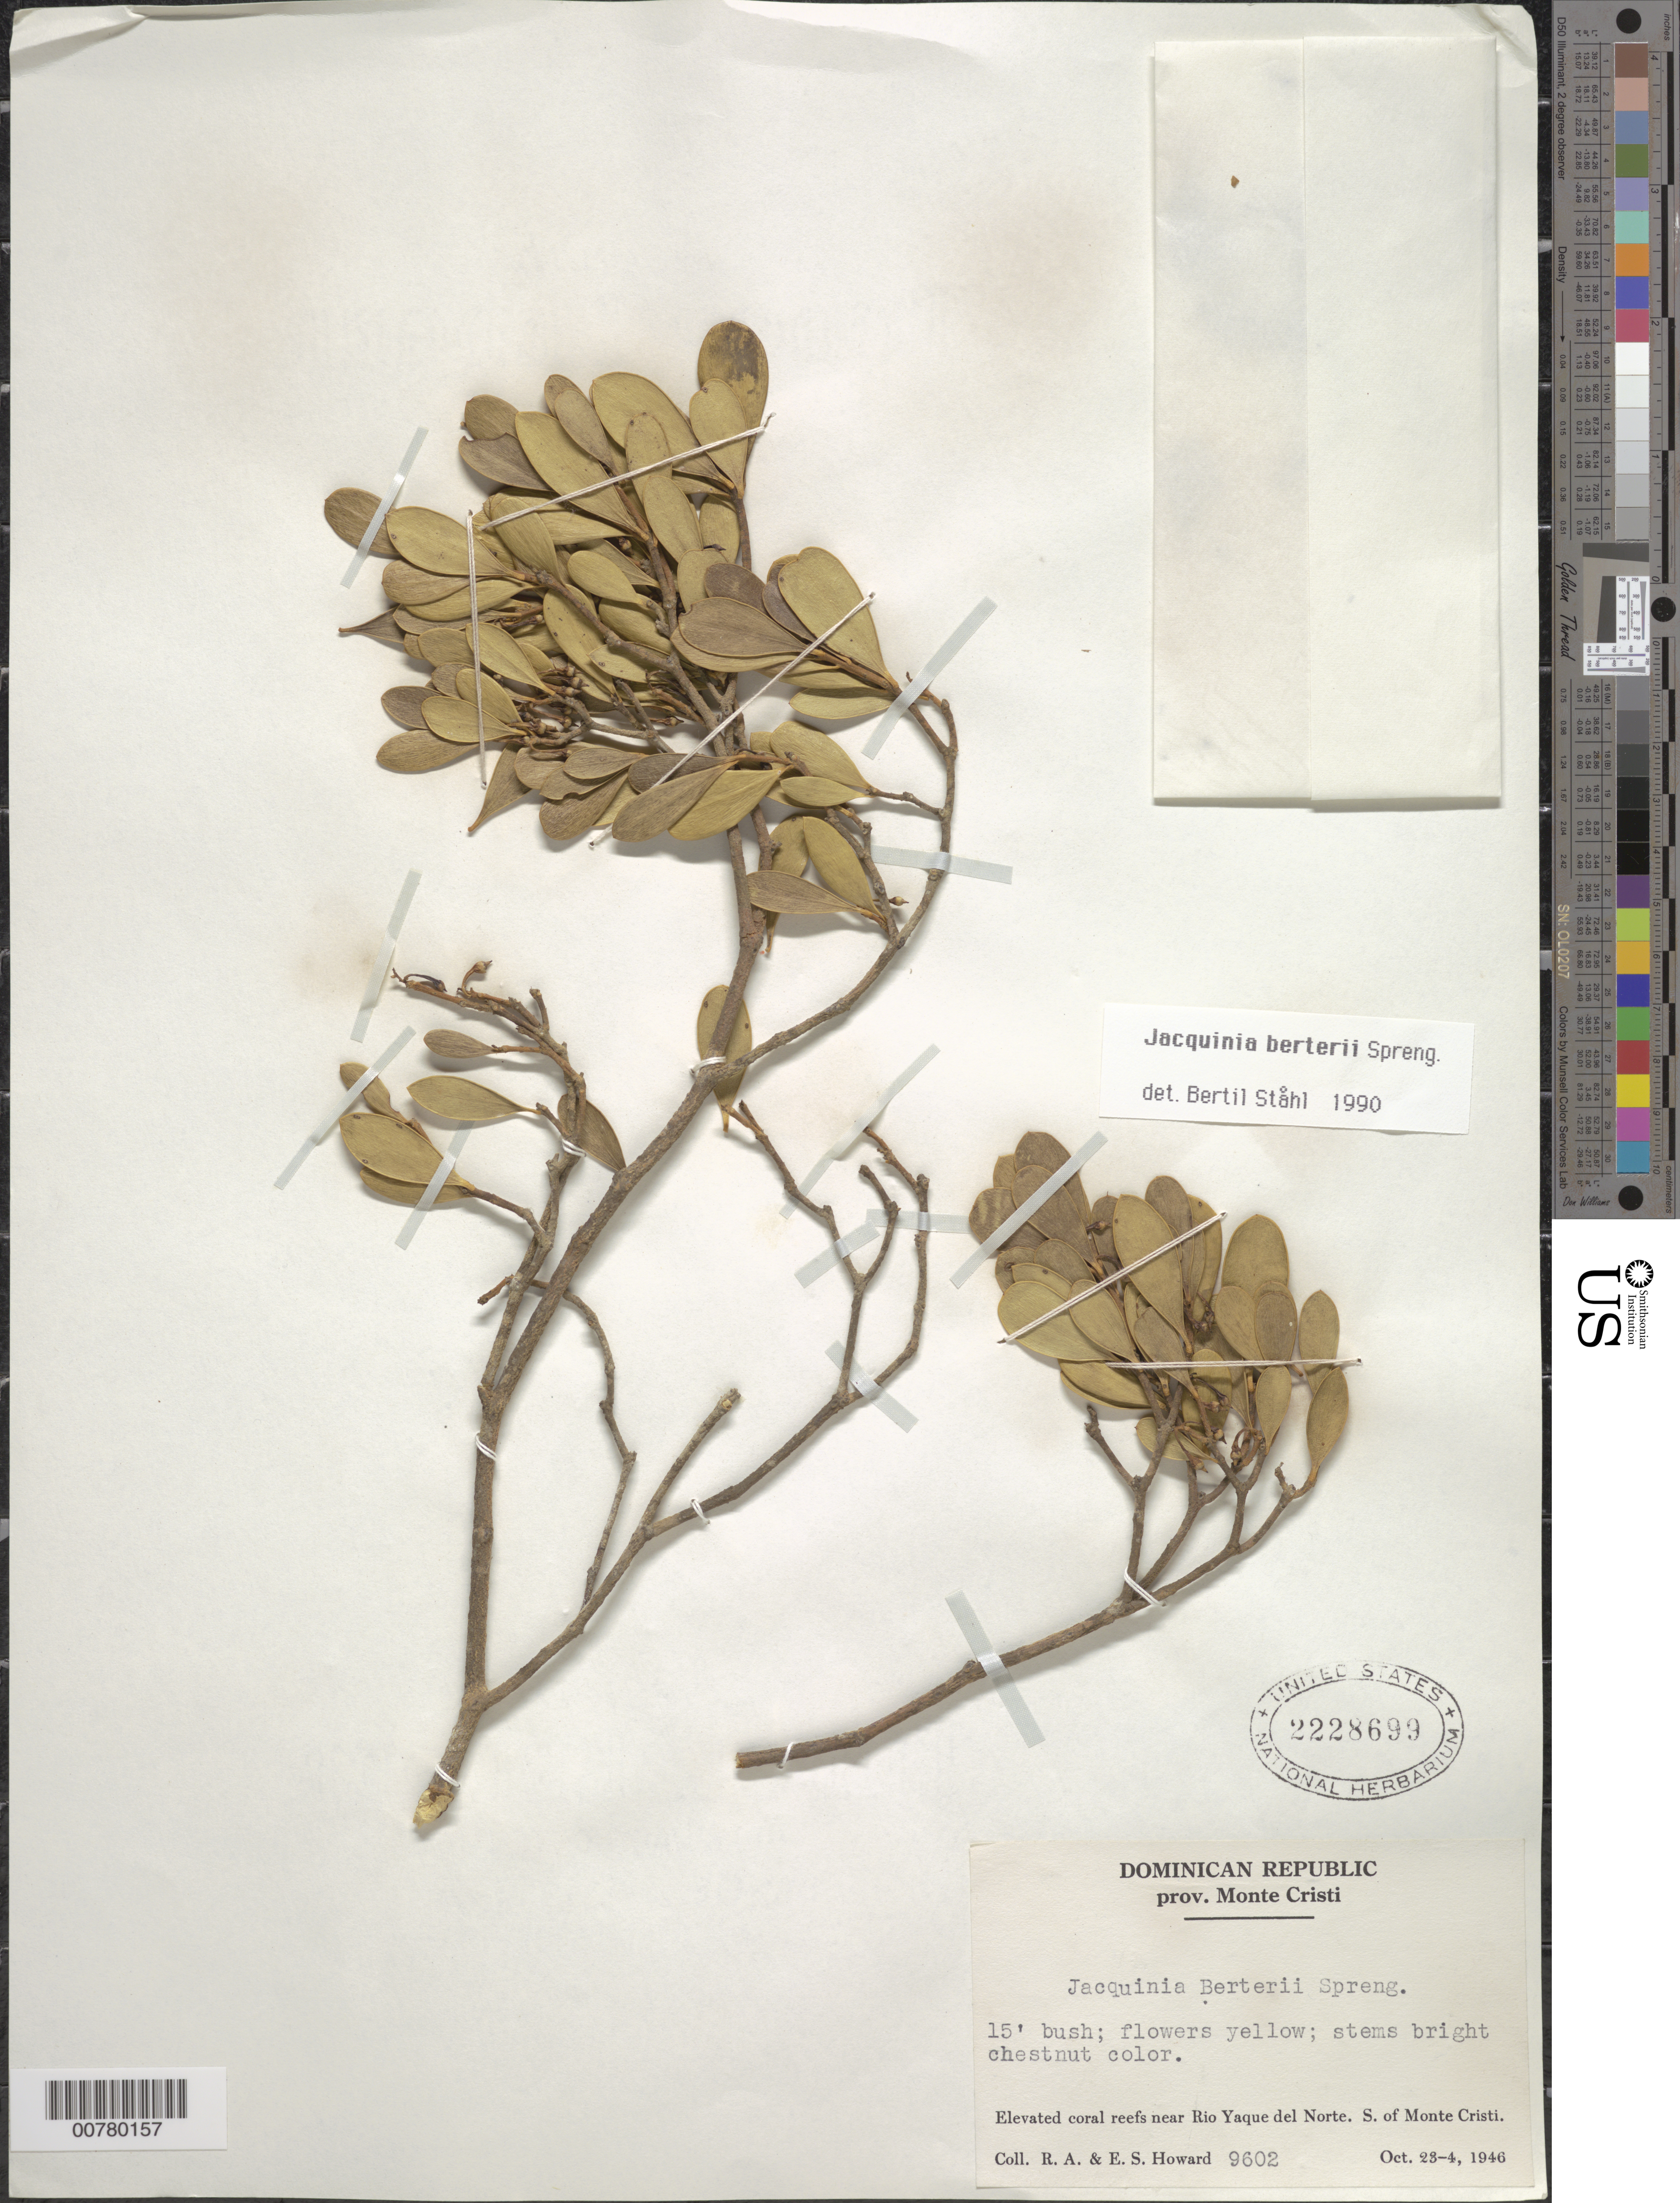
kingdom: Plantae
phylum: Tracheophyta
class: Magnoliopsida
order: Ericales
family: Primulaceae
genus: Jacquinia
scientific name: Jacquinia berteroi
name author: Spreng.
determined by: Ståhl, B.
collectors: R. A. Howard & E. S. Howard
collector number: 9602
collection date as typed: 23 Oct 1946 24 Oct 1946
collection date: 1946-10-23/1946-10-24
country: Dominican Republic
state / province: Monte Cristi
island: Hispaniola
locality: South of Monte Cristi, near Yaque del Norte River.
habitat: Elevated coral reefs.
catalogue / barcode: US 2228699